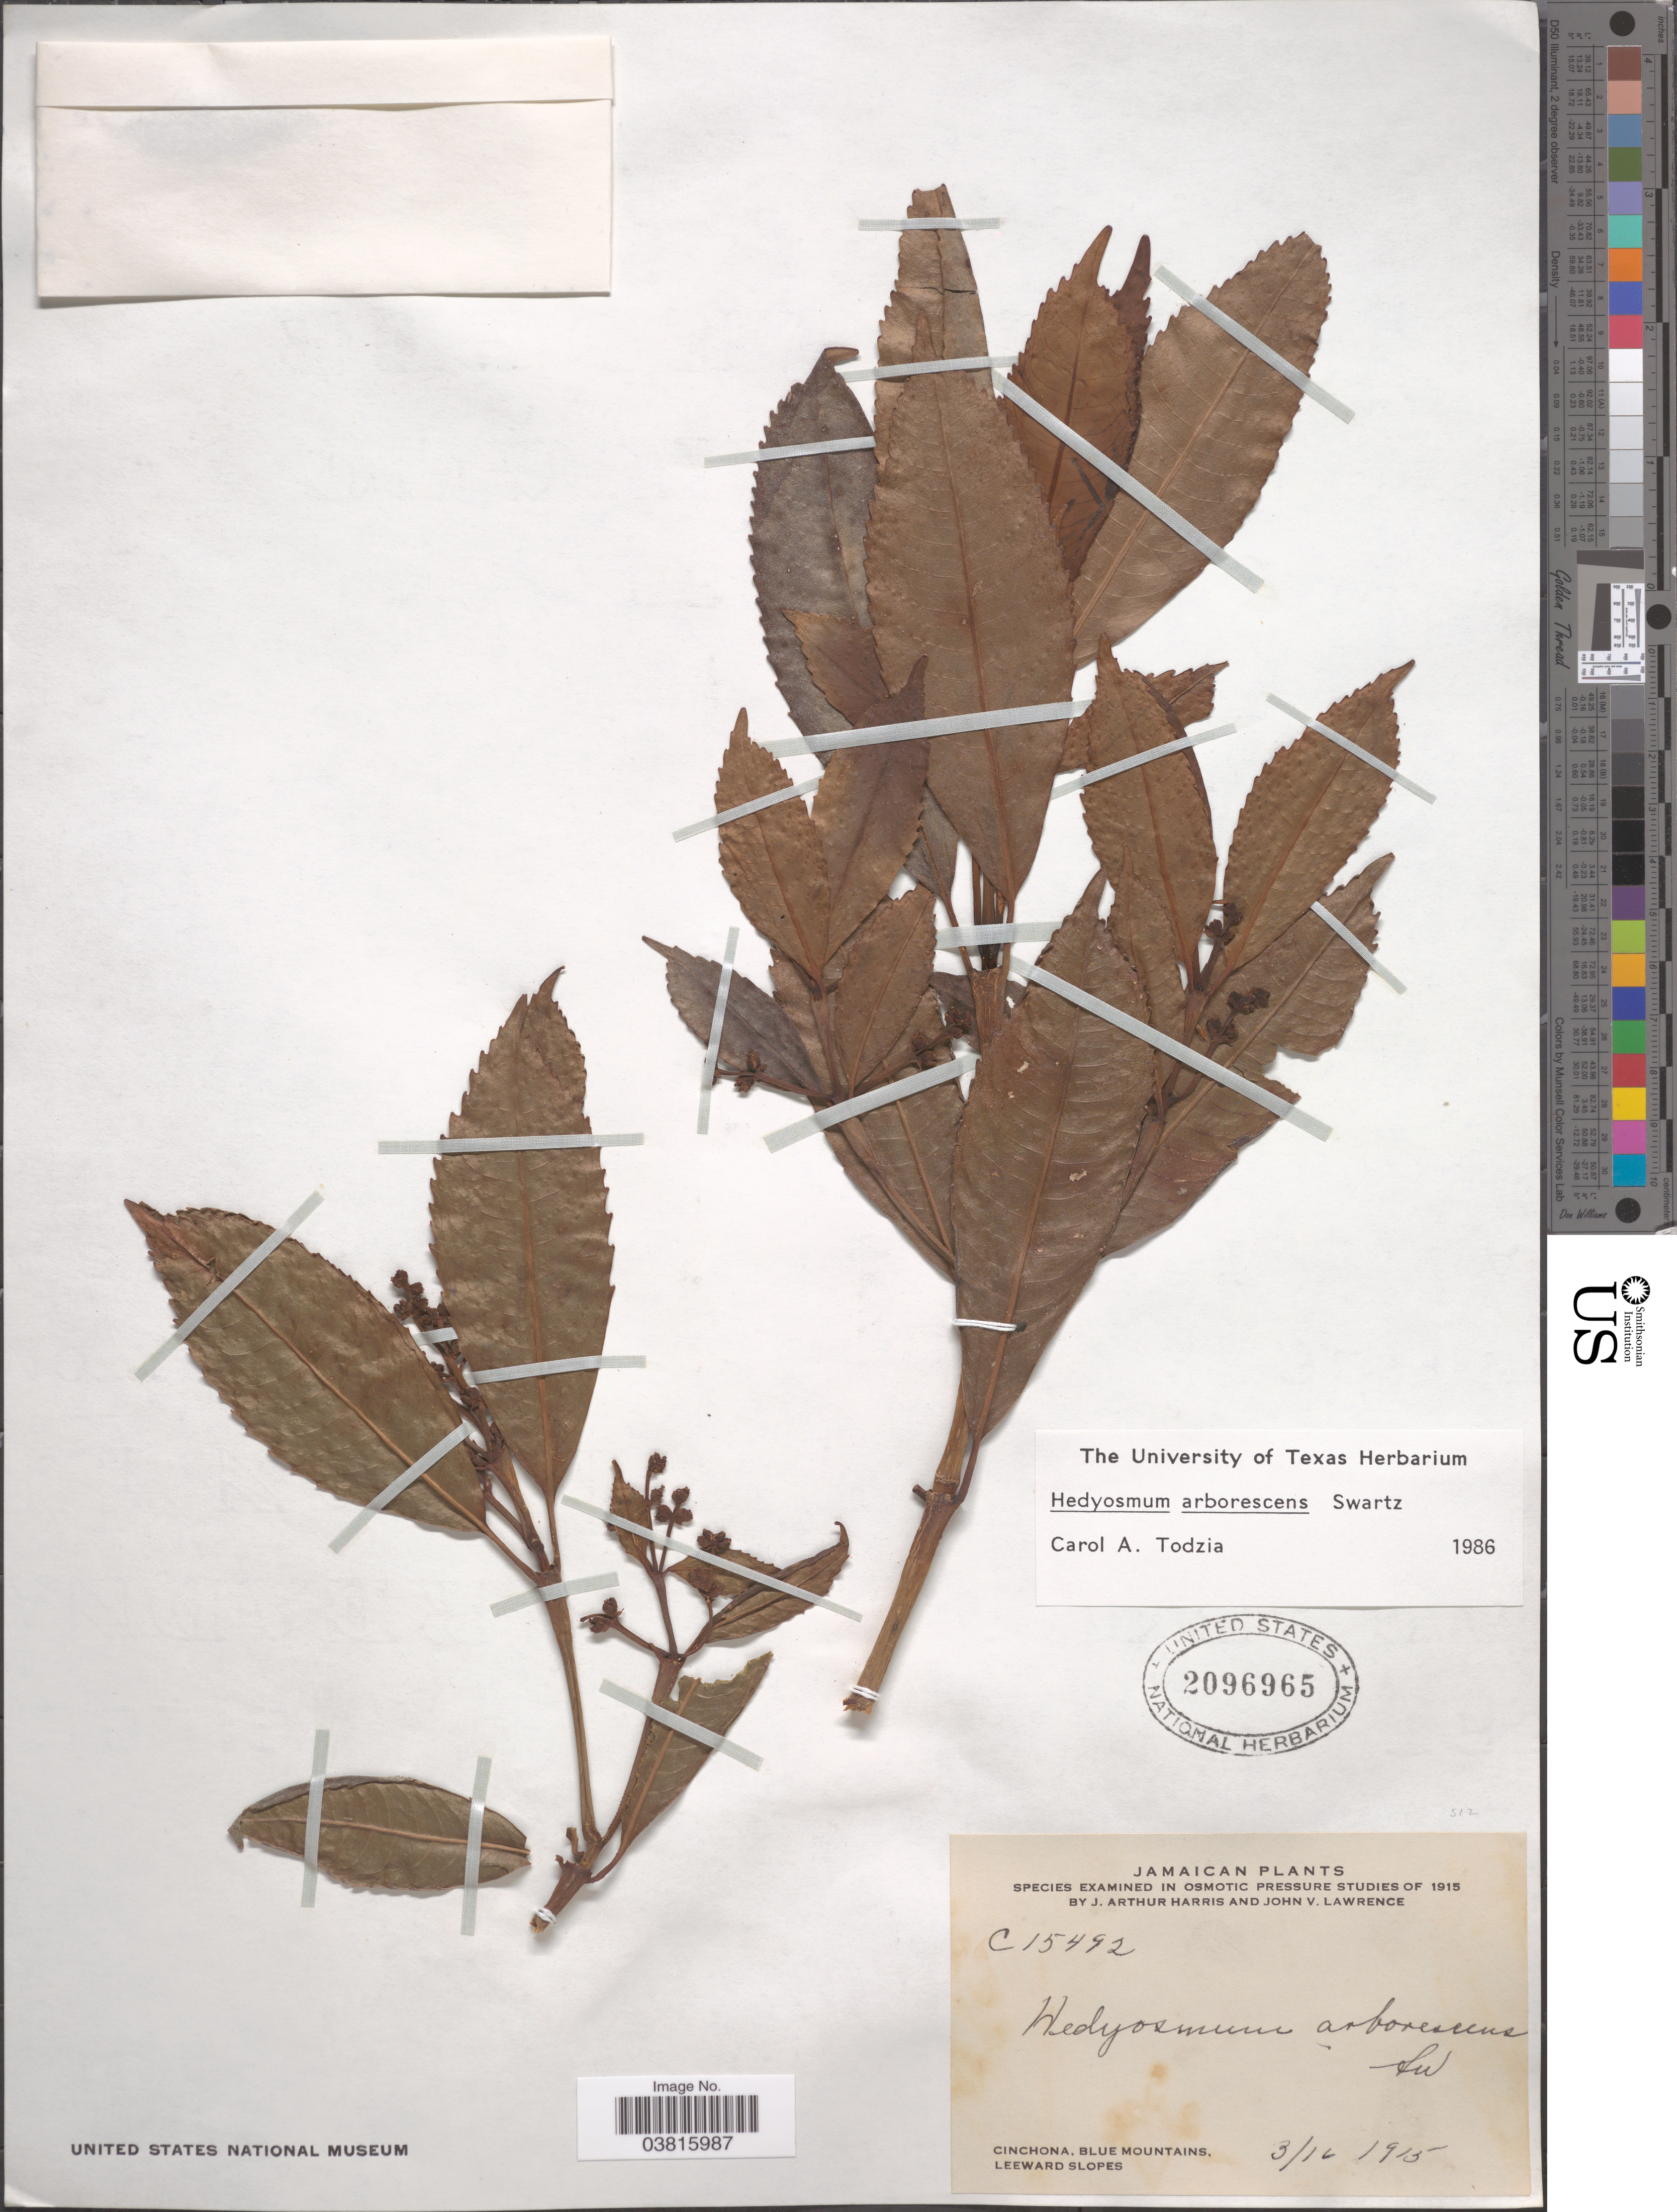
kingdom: Plantae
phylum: Tracheophyta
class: Magnoliopsida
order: Chloranthales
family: Chloranthaceae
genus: Hedyosmum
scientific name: Hedyosmum arborescens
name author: Sw.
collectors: J. A. Harris & J. Lawrence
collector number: C15492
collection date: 1915-03-16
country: Jamaica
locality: Cinchona, Blue Mountains, Leeward slopes.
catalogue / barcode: US 2096965